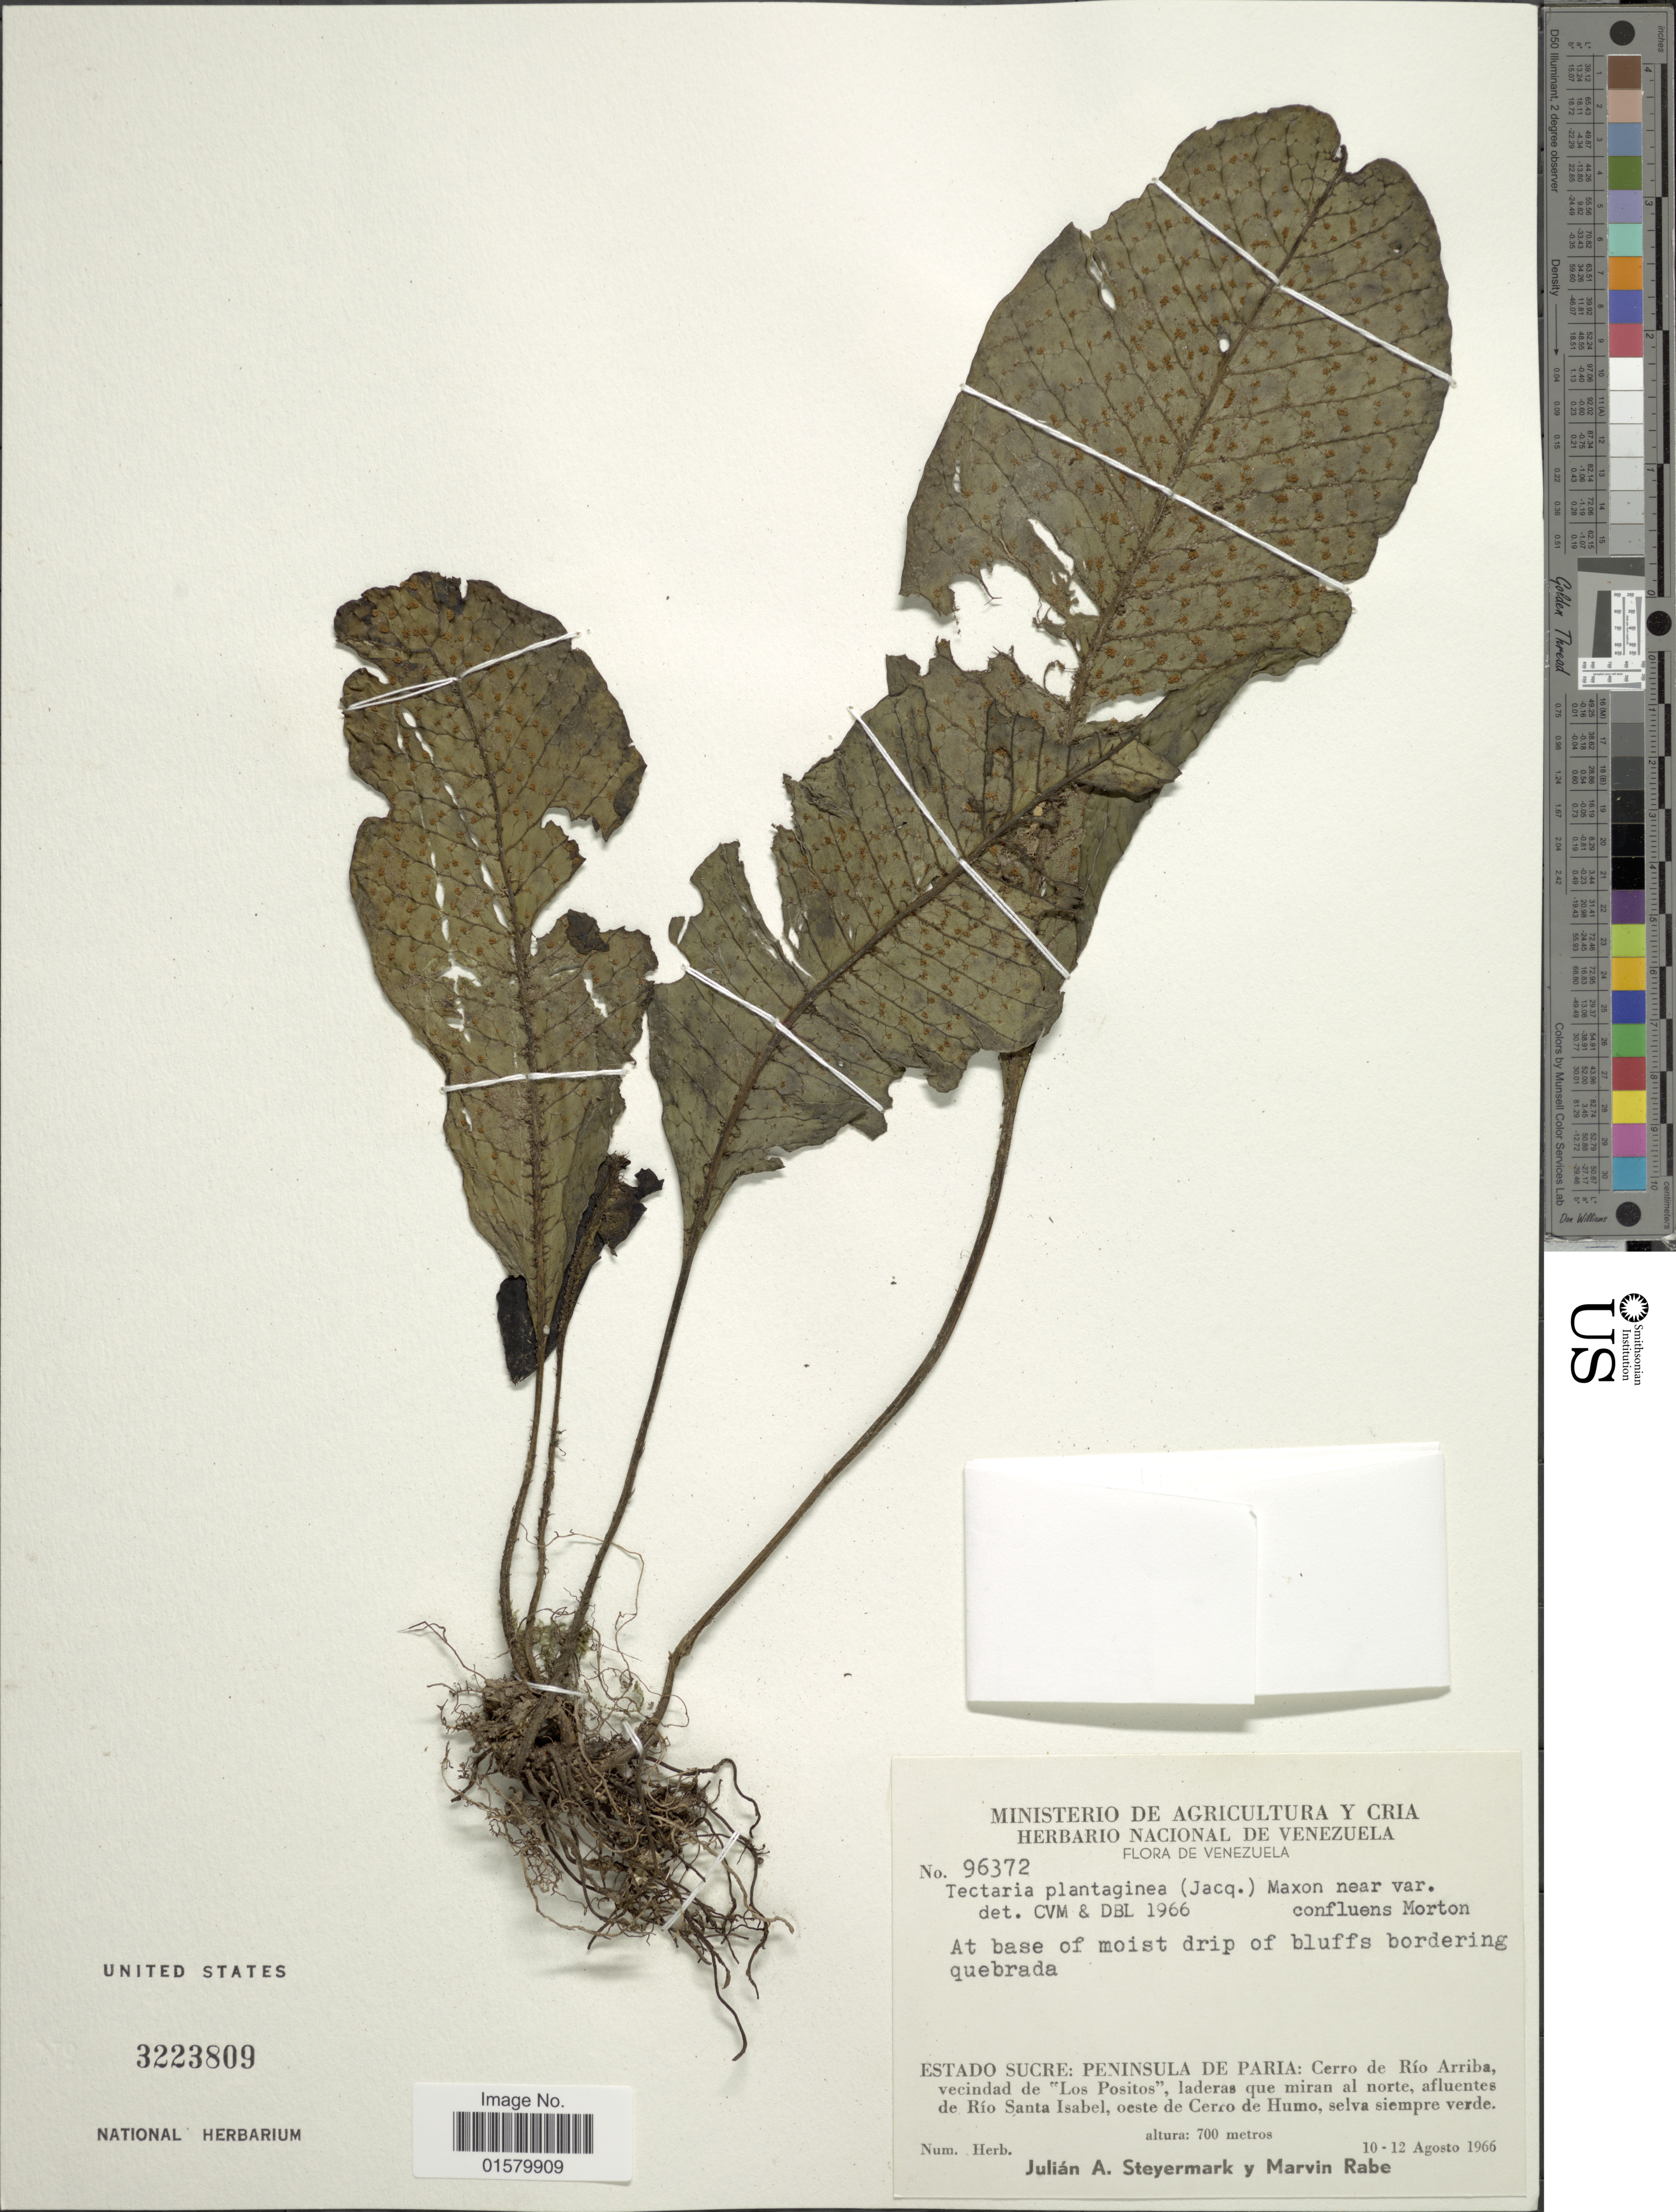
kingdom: Plantae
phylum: Tracheophyta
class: Polypodiopsida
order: Polypodiales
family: Tectariaceae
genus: Tectaria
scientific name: Tectaria plantaginea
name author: (Jacq.) Maxon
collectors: J. Steyermark & M. Rabe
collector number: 96372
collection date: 1966-08-10/1966-08-12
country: Venezuela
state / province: Sucre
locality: Estado Sucre: Peninsula de Paria: Cerro de Rio Arriba, vecindad de Los Positos, laderas que miran al norte, afluentes de Rio Santa Isabel, oeste de Cerro de Humo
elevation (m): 700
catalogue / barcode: US 3223809